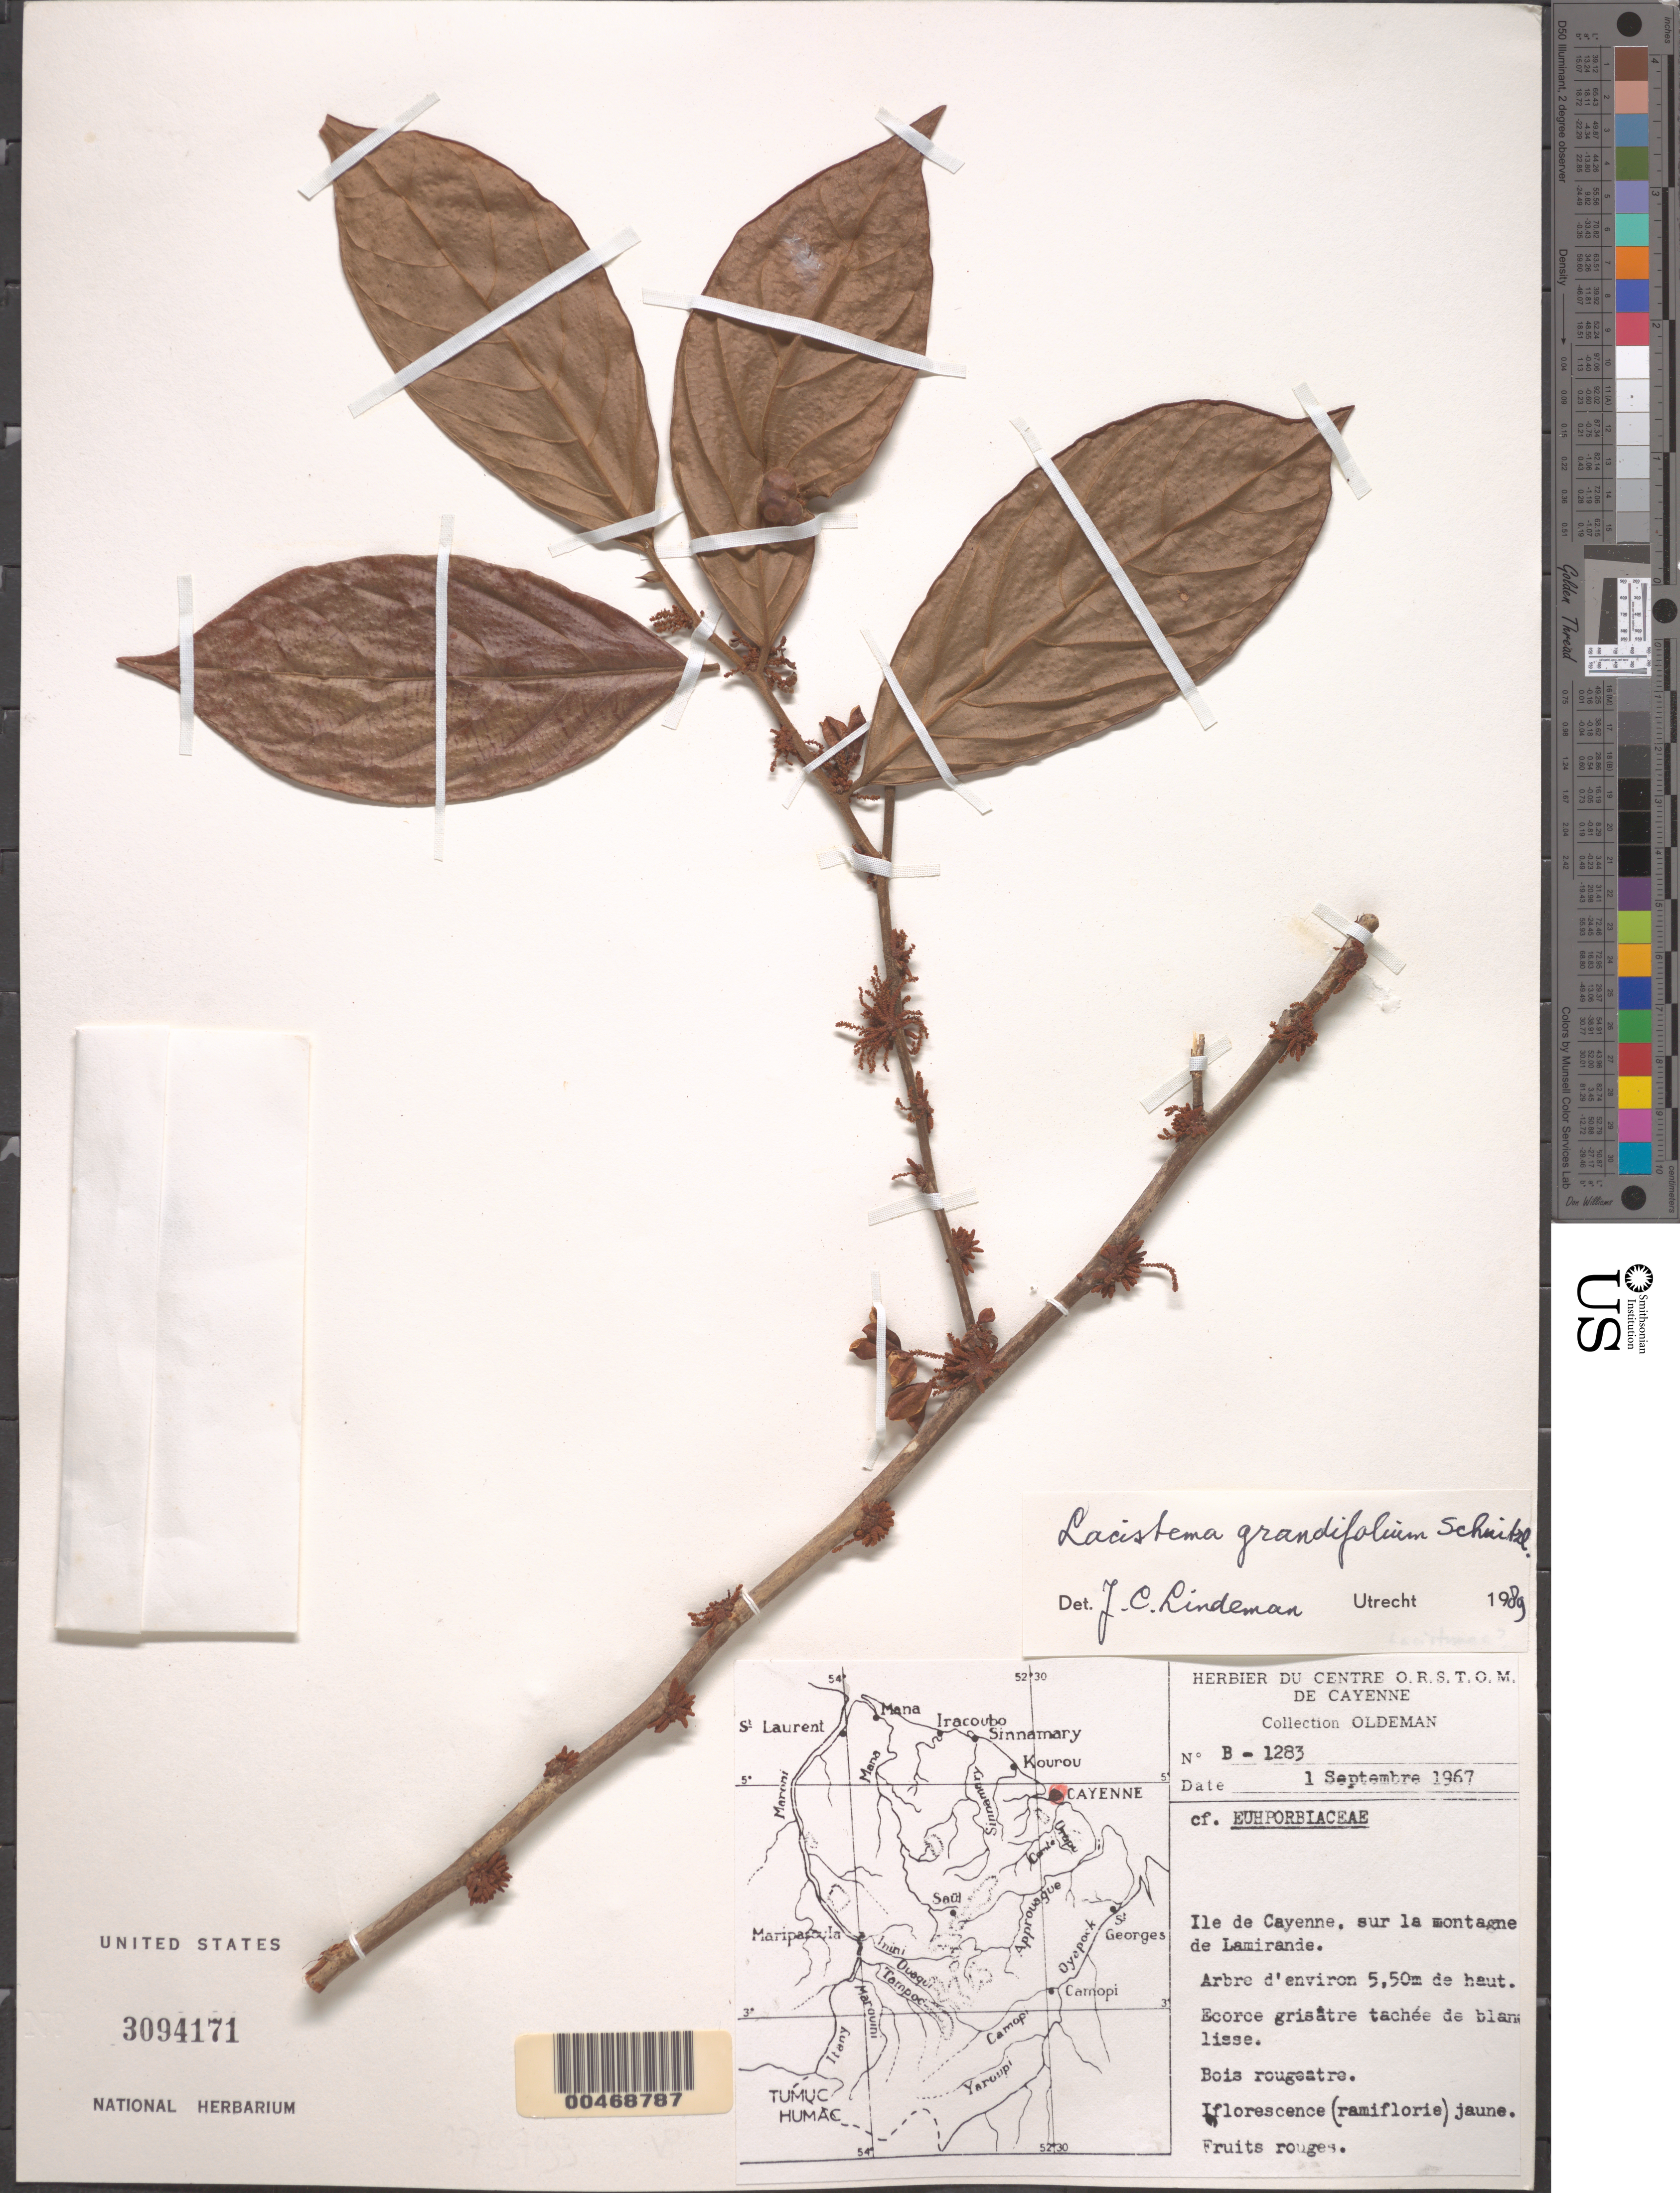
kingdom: Plantae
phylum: Tracheophyta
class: Magnoliopsida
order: Malpighiales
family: Lacistemataceae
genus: Lacistema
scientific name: Lacistema grandifolium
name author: Schnizl.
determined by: Lindeman, J. C.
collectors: R. Oldeman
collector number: B 1283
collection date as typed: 1-Sep-67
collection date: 1967-09-01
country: French Guiana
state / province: Cayenne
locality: Ile de Cayenne, Montagne de La Mirande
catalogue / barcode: US 3094171